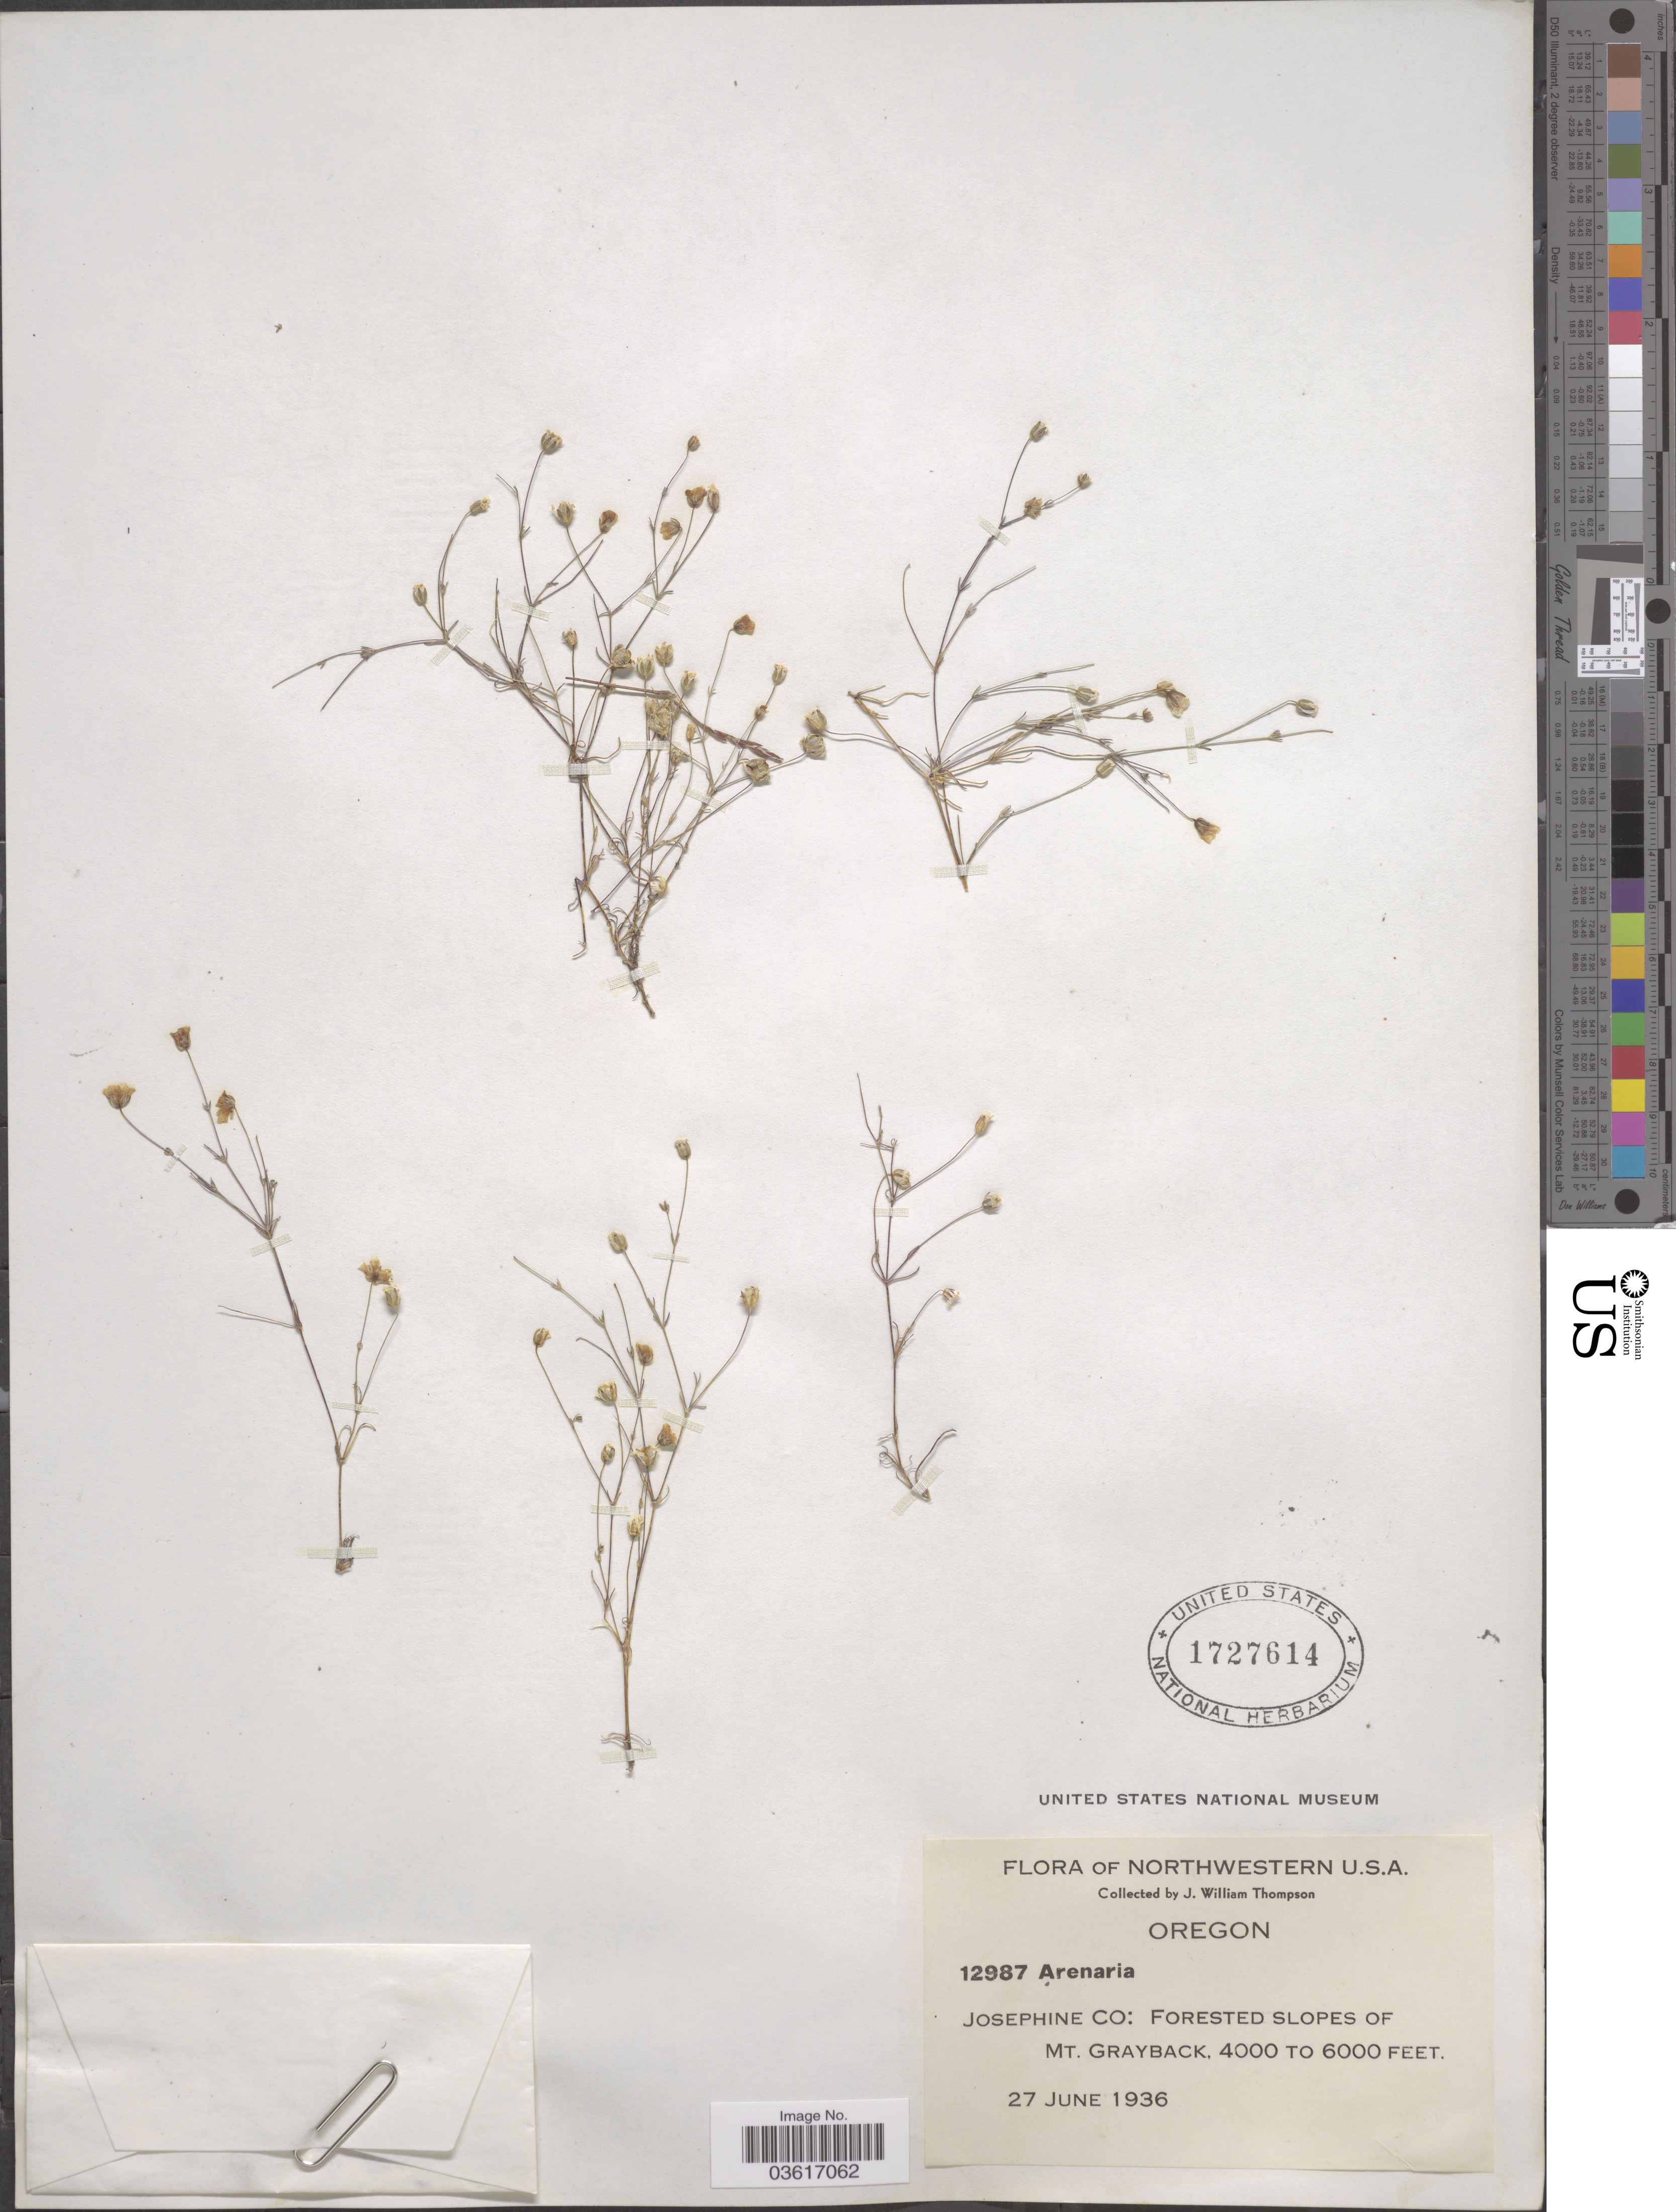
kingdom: Plantae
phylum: Tracheophyta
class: Magnoliopsida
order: Caryophyllales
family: Caryophyllaceae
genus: Minuartia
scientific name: Minuartia sp.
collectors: J. W. Thompson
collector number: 12987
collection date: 1936-06-27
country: United States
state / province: Oregon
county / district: Josephine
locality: Josephine Co: Forested slopes of Mt. Grayback.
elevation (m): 1219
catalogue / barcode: US 1727614